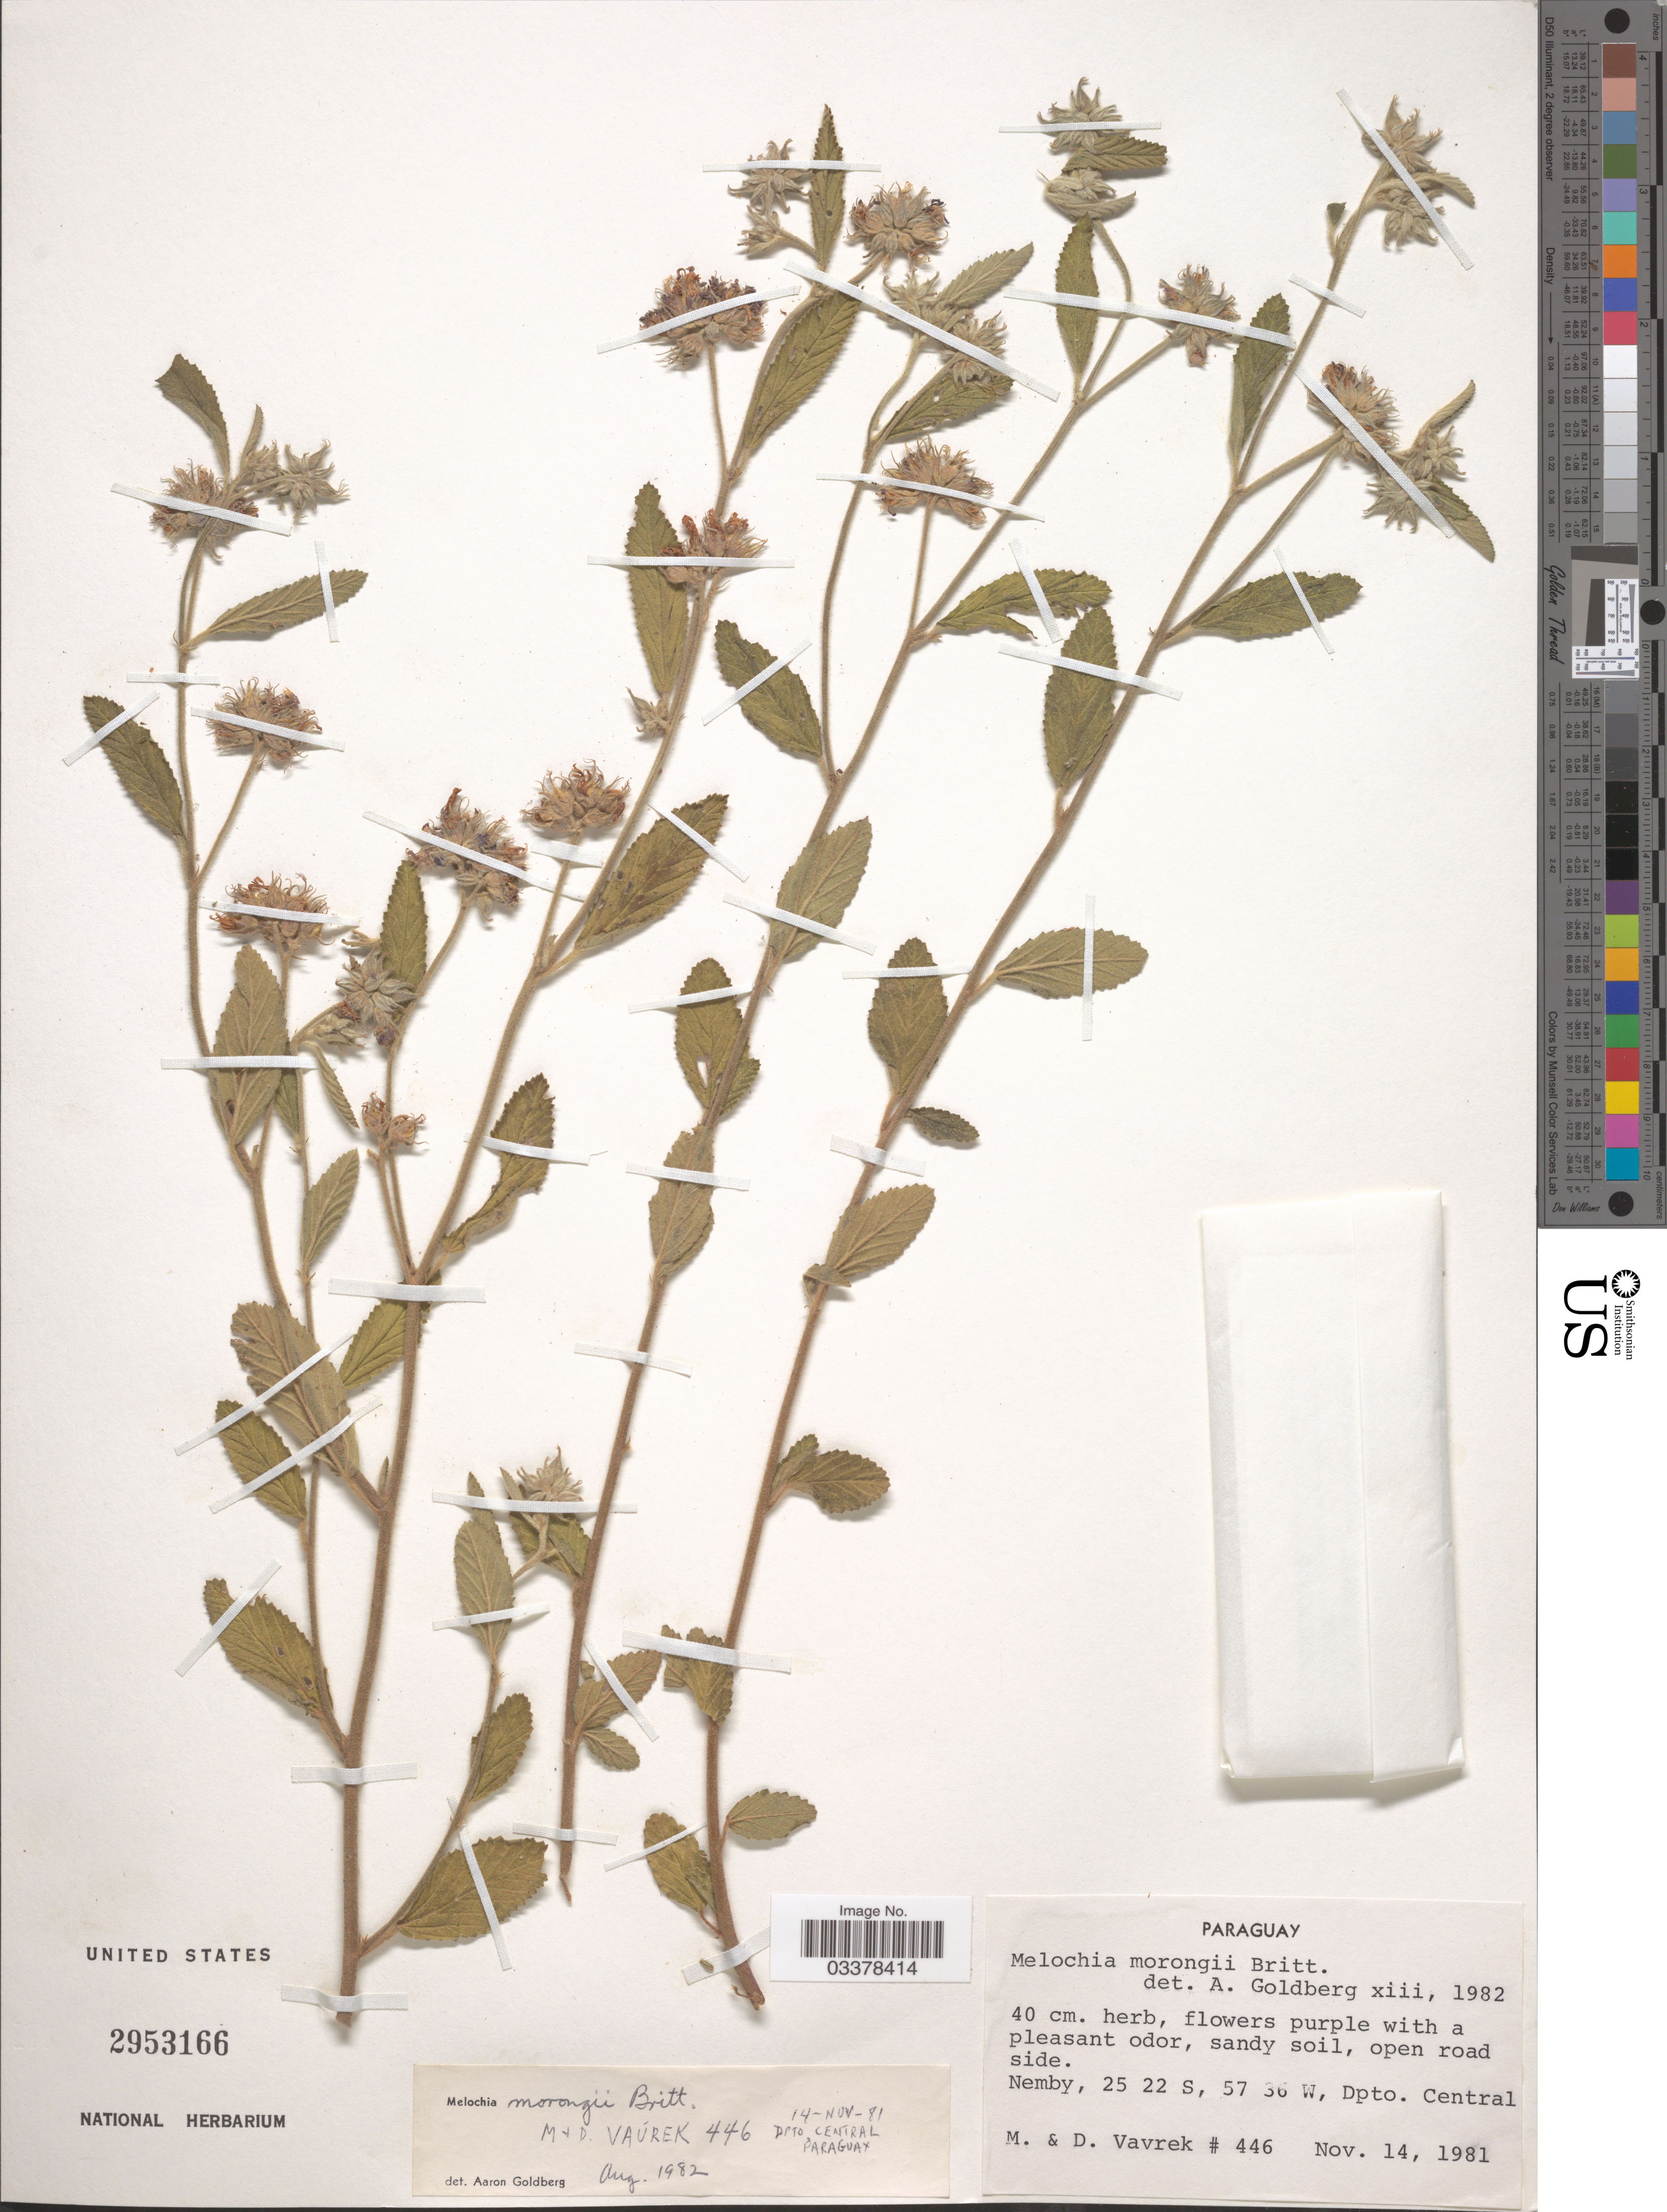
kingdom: Plantae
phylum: Tracheophyta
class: Magnoliopsida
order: Malvales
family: Malvaceae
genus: Melochia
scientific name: Melochia morongii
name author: Britton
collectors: M. Vavrek & D. Vavrek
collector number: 446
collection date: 1981-11-14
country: Paraguay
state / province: Central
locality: Nemby, Dpto. Central.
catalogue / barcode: US 2953166